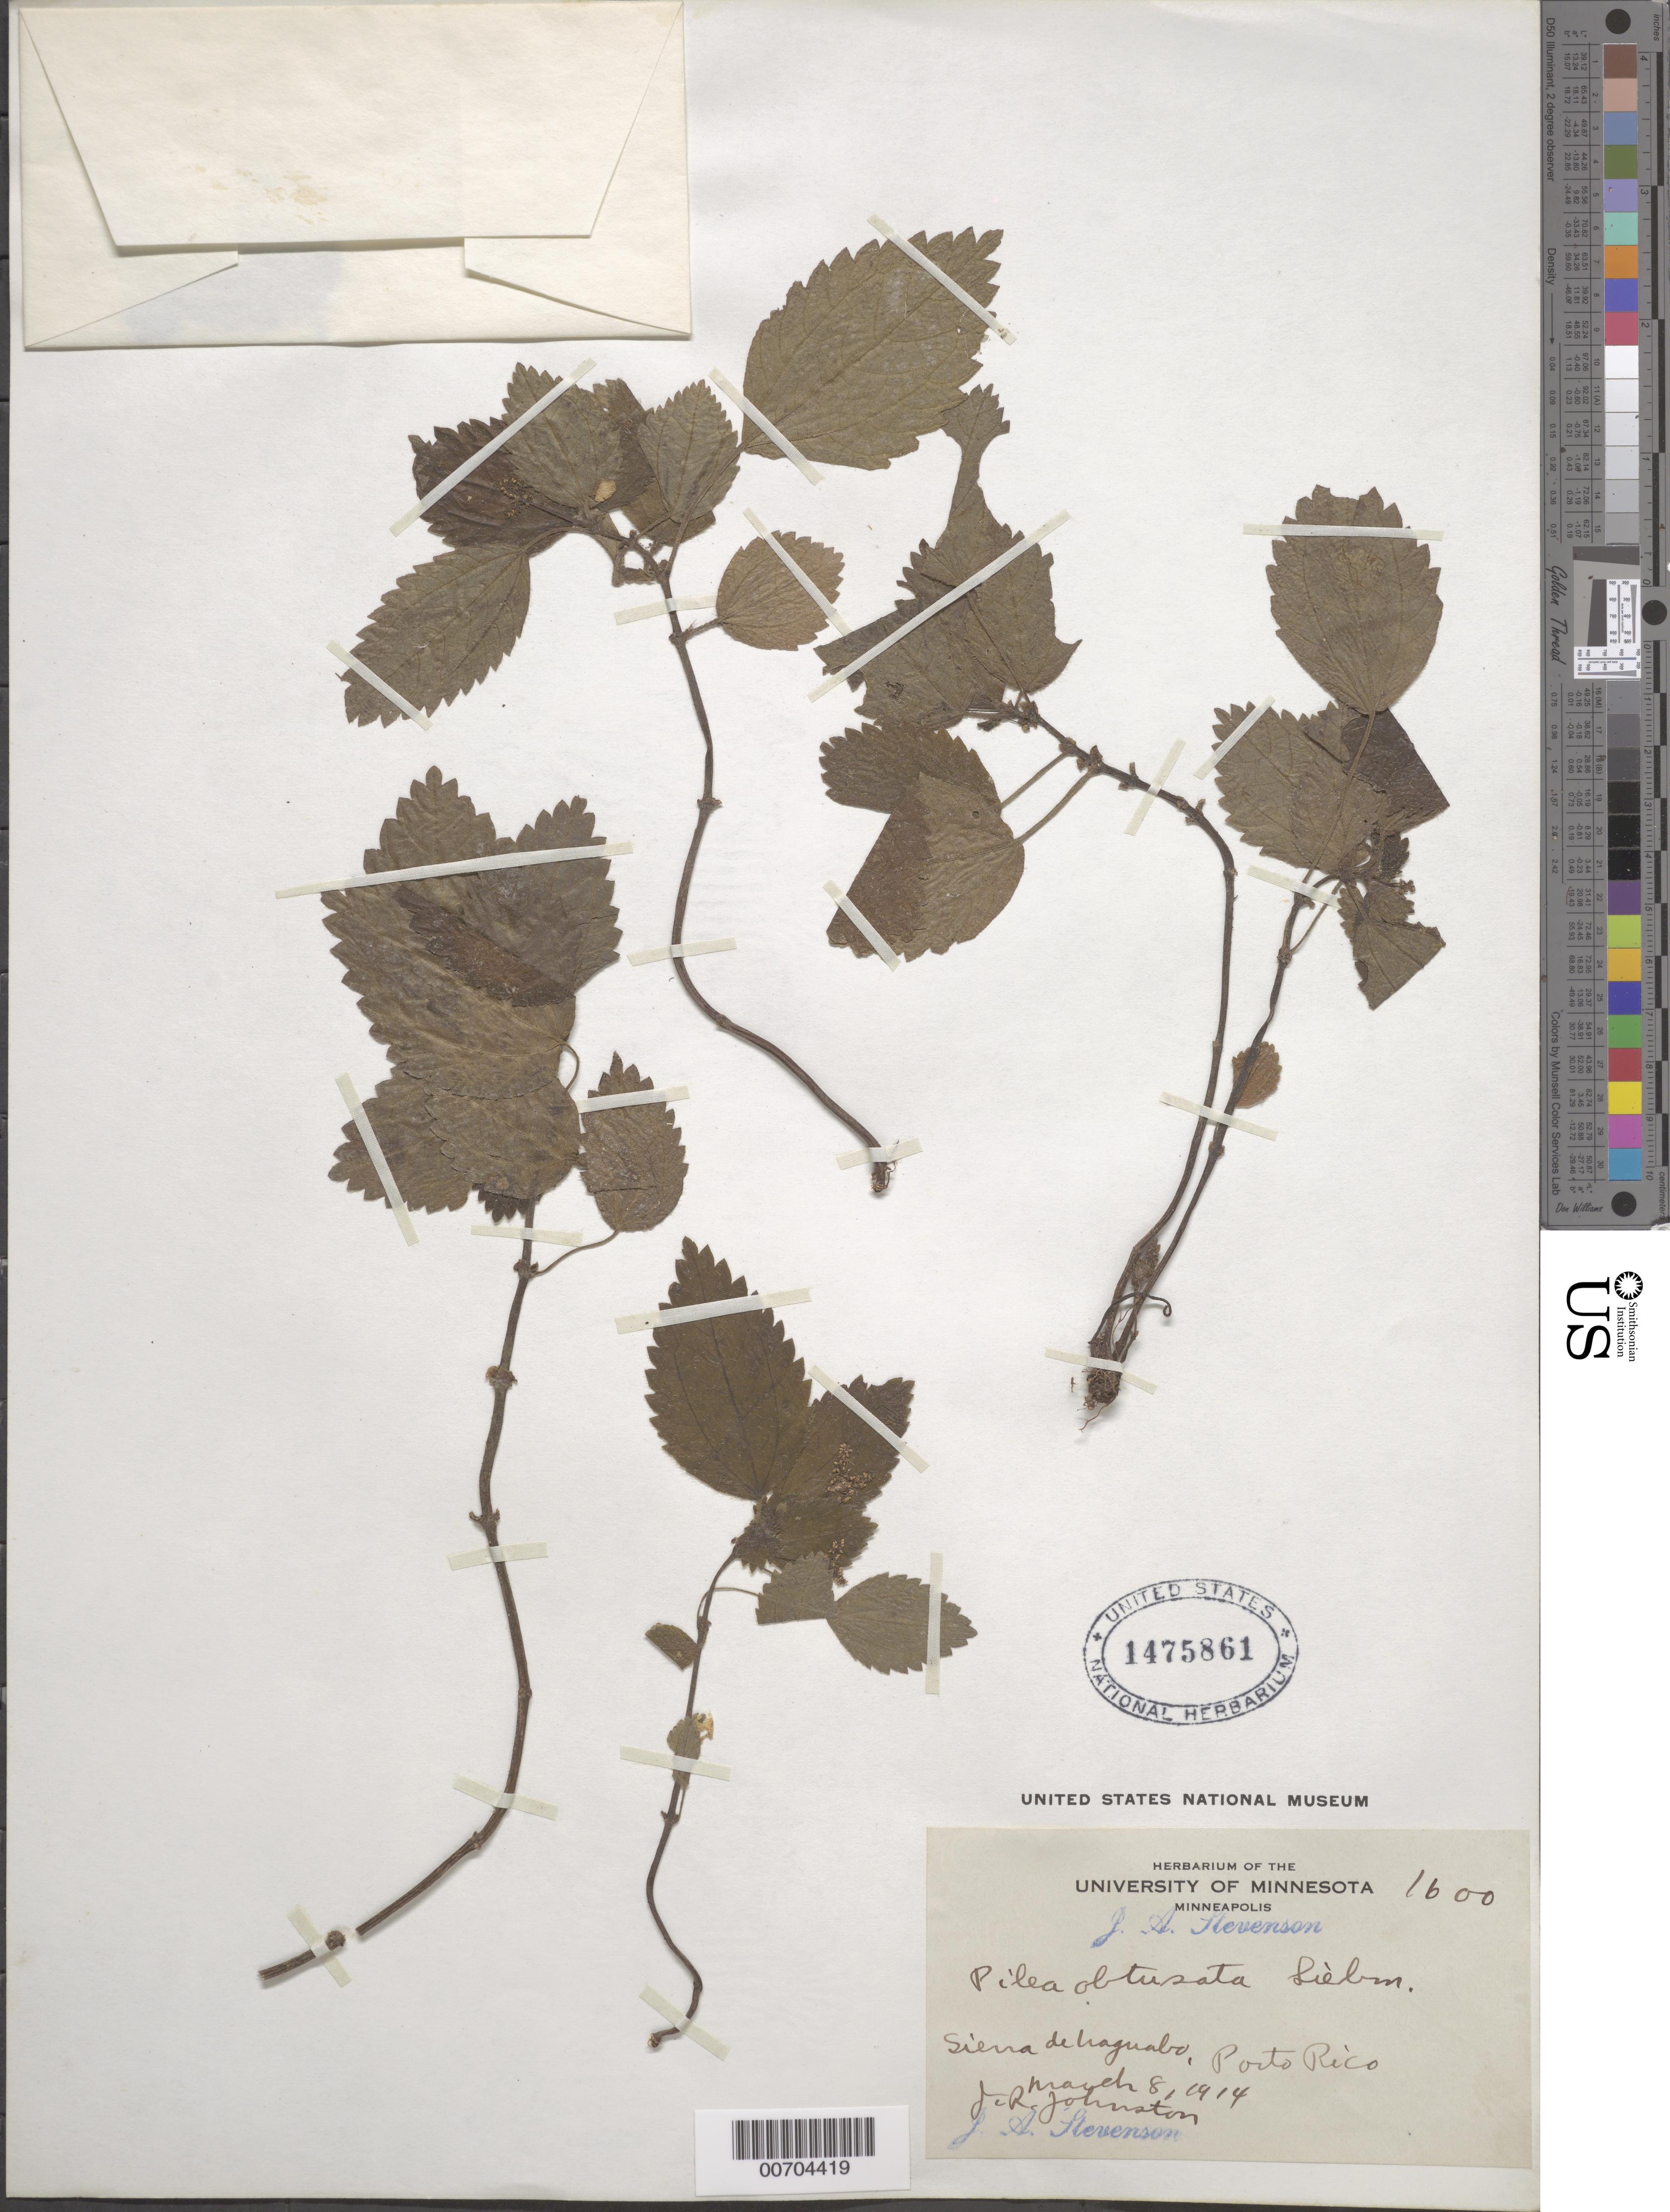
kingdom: Plantae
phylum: Tracheophyta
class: Magnoliopsida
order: Rosales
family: Urticaceae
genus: Pilea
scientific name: Pilea obtusata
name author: Liebm.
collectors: J. Stevenson & J. Johnston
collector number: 1600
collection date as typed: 08 Mar 1914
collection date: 1914-03-08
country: Puerto Rico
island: Greater Antilles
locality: Sierra de Naguabo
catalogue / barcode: US 1475861